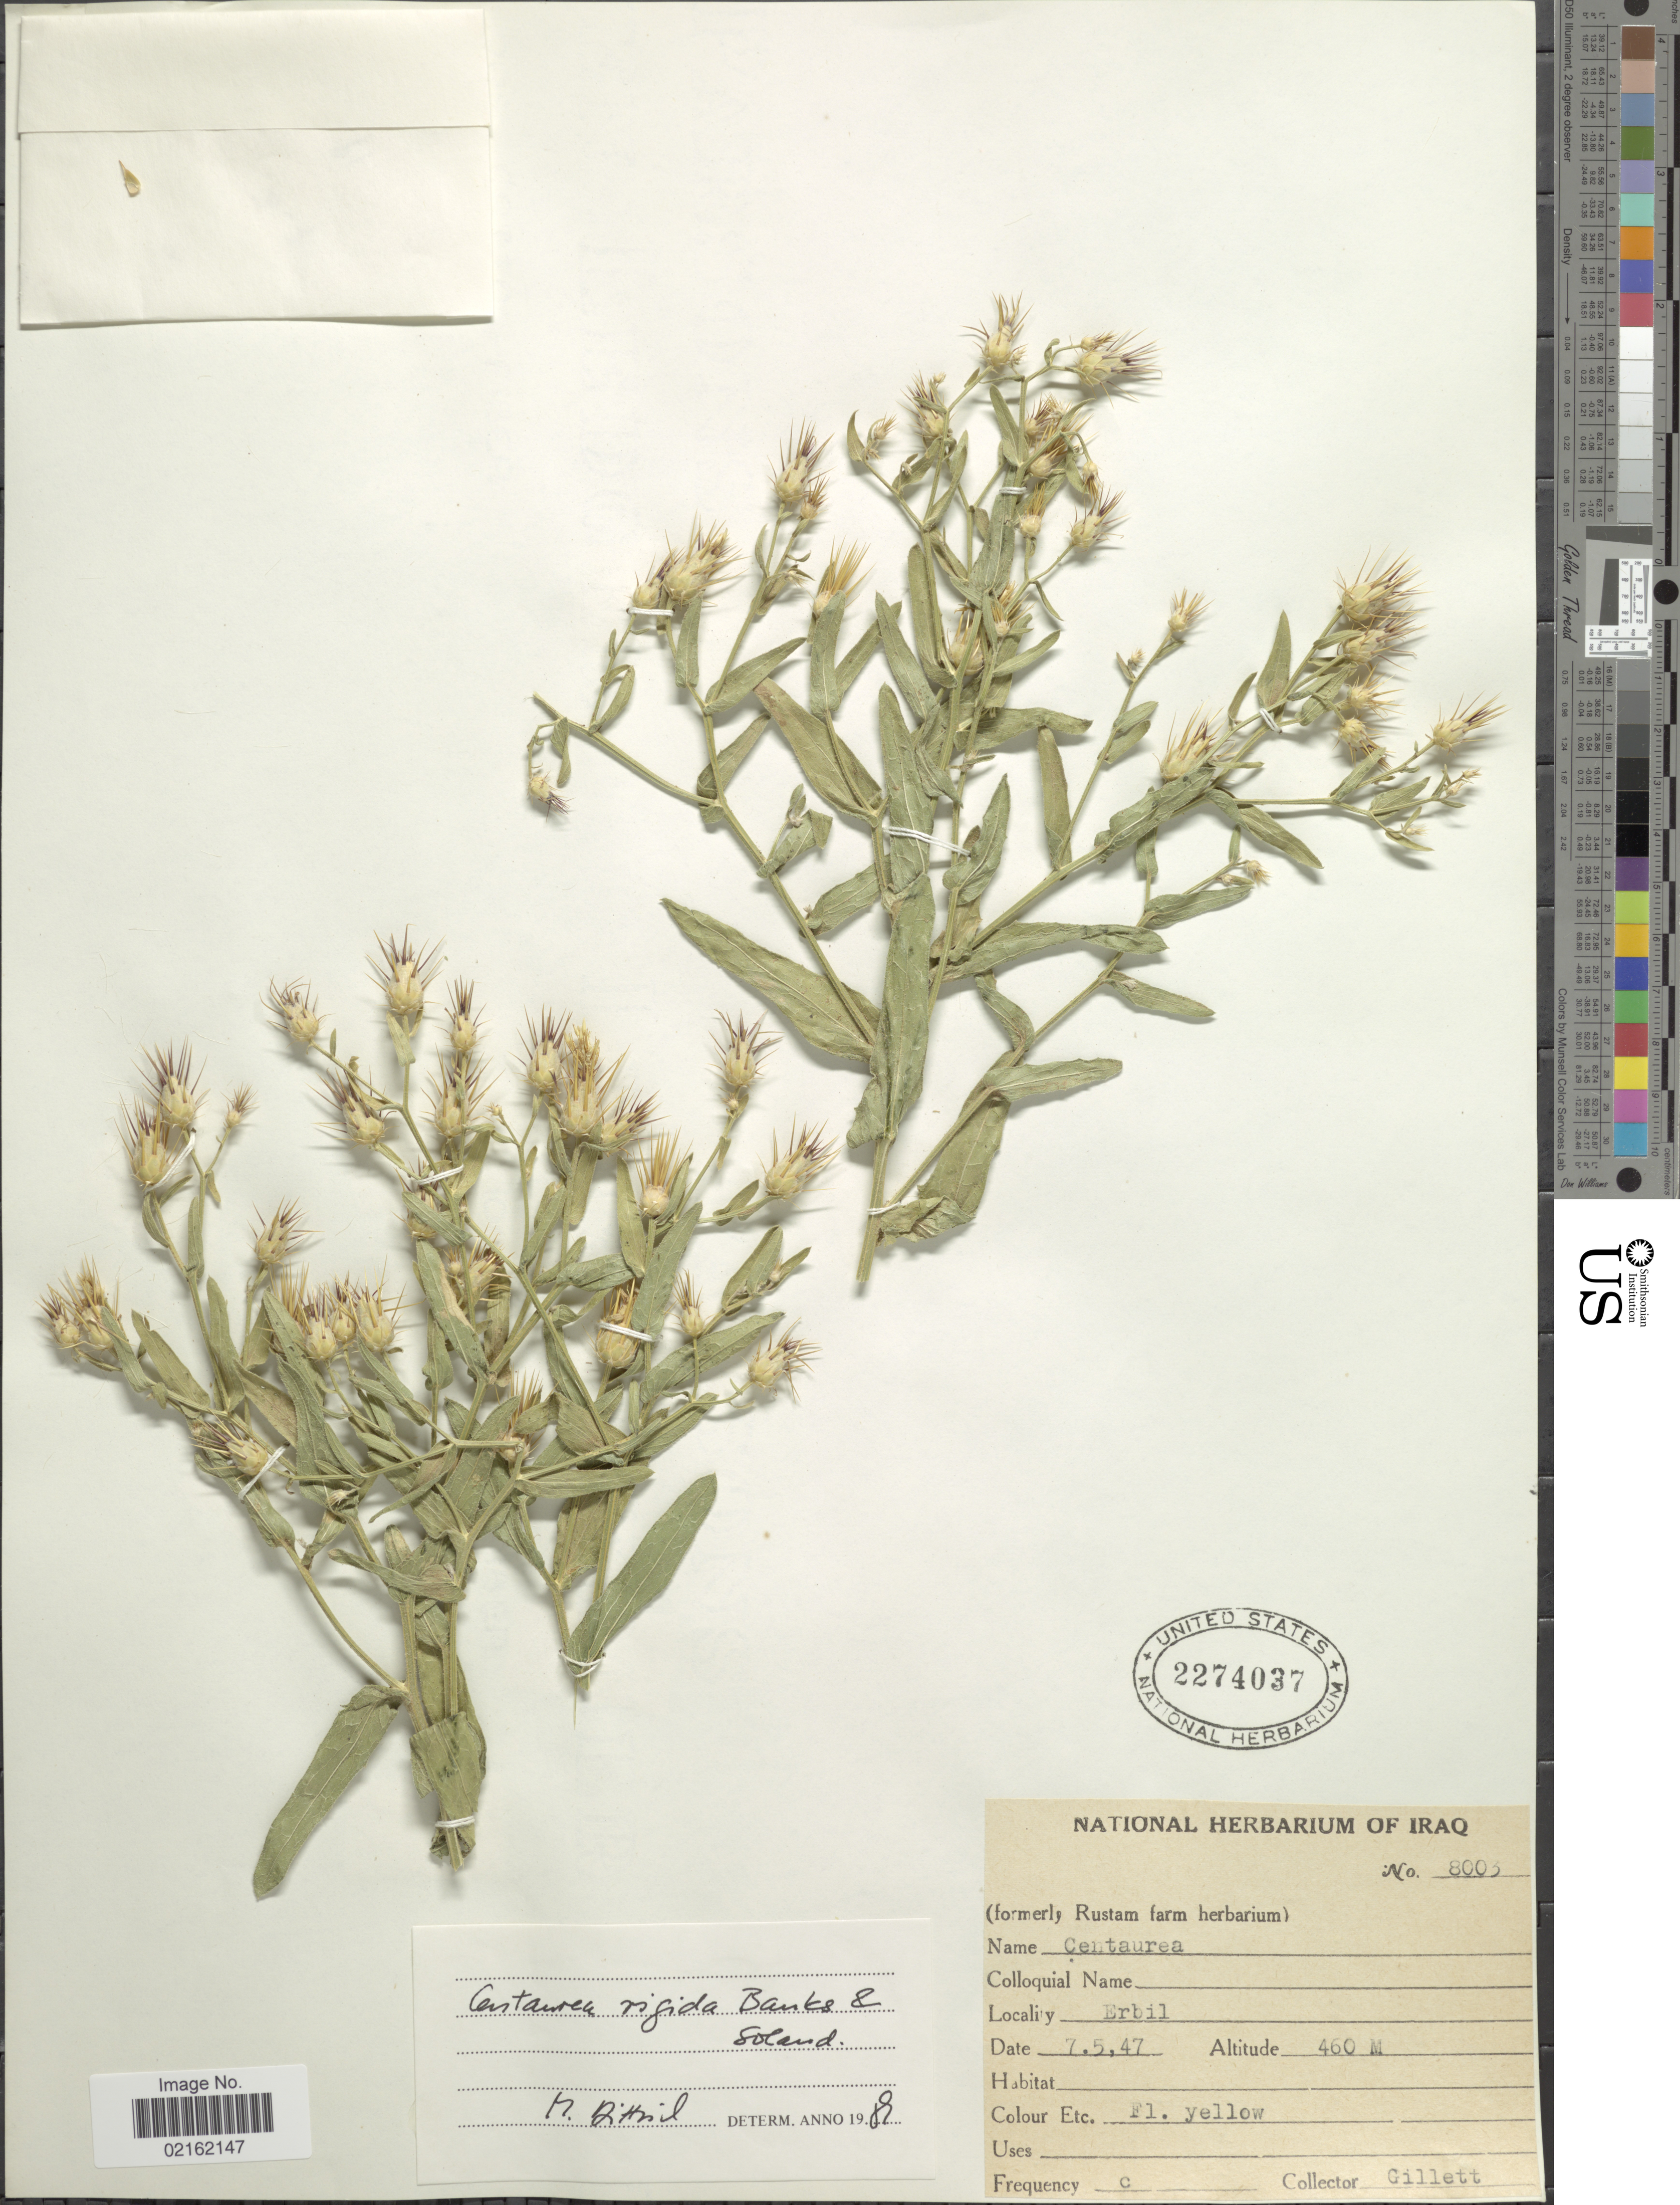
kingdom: Plantae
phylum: Tracheophyta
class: Magnoliopsida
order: Asterales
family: Asteraceae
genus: Centaurea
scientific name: Centaurea rigida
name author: Banks & Sol.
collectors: Gillett, --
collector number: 8003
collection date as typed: Transcribed d/m/y: 7/5/47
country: Iraq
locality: Erbil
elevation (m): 460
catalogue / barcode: US 2274037